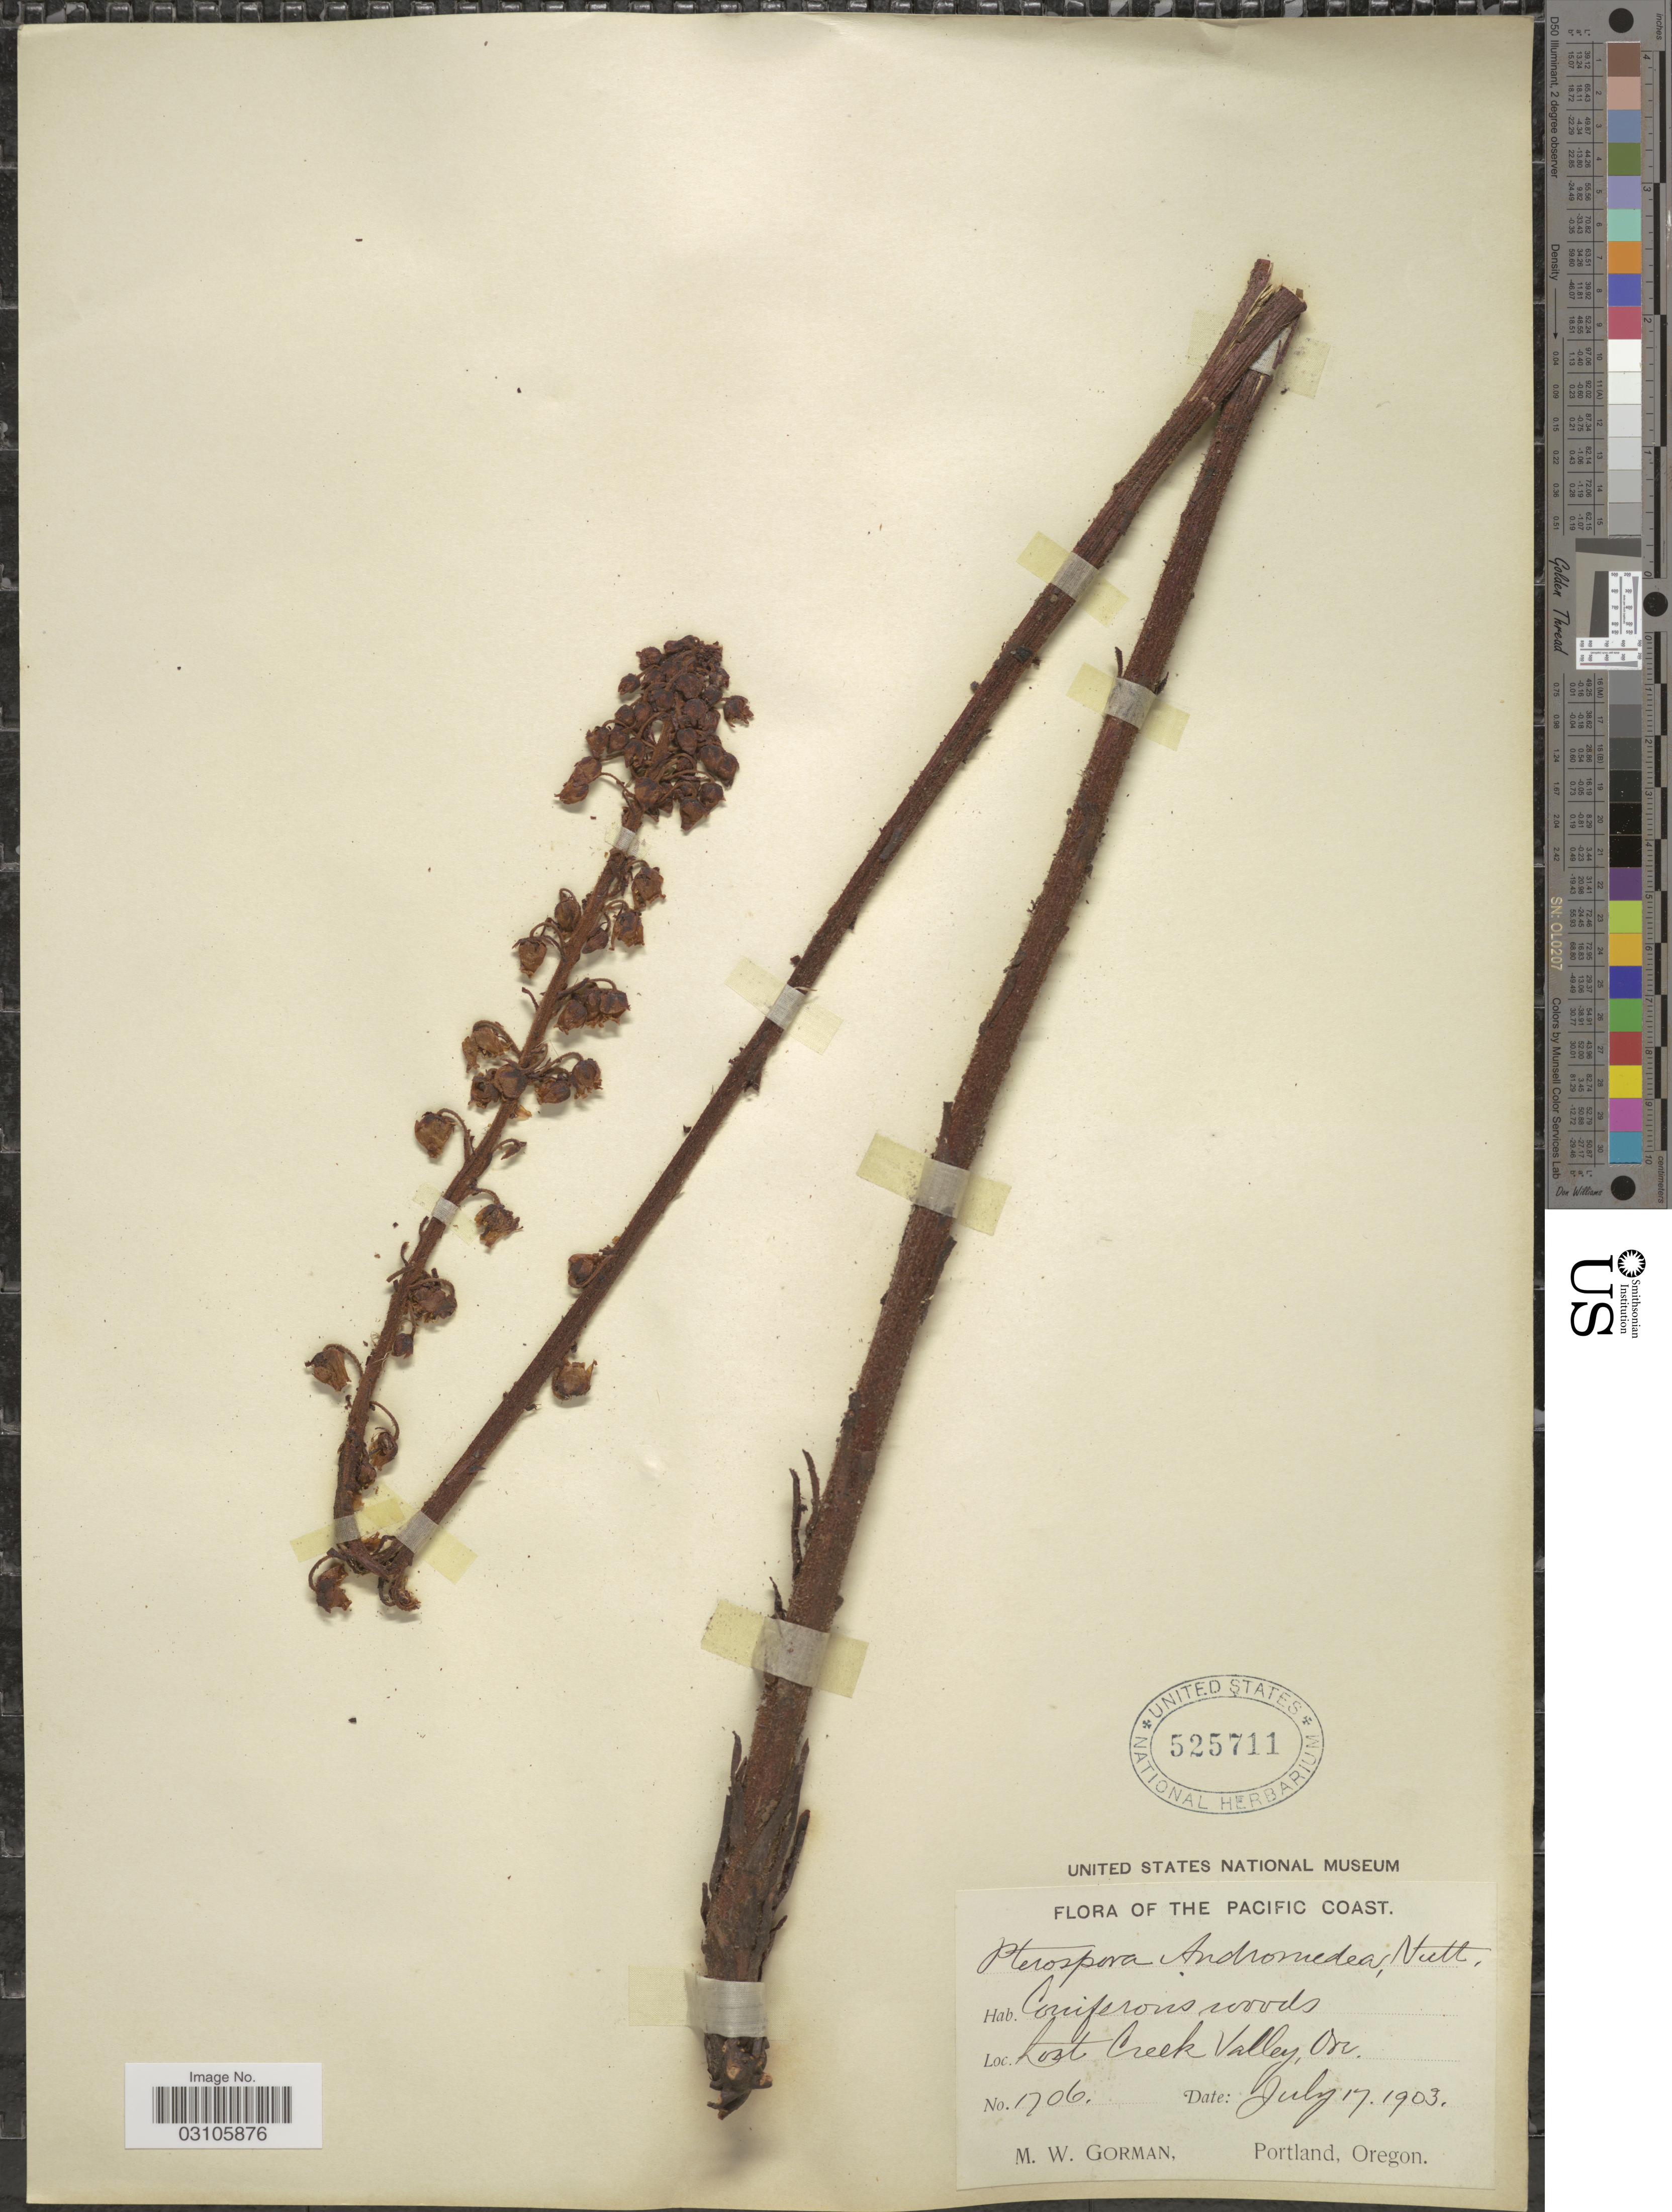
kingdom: Plantae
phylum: Tracheophyta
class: Magnoliopsida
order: Ericales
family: Ericaceae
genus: Pterospora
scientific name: Pterospora andromedea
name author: Nutt.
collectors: M. W. Gorman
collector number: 1706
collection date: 1903-07-17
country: United States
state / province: Oregon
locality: The Pacific Coast. Lost Creek Valley, Ore.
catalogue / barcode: US 525711